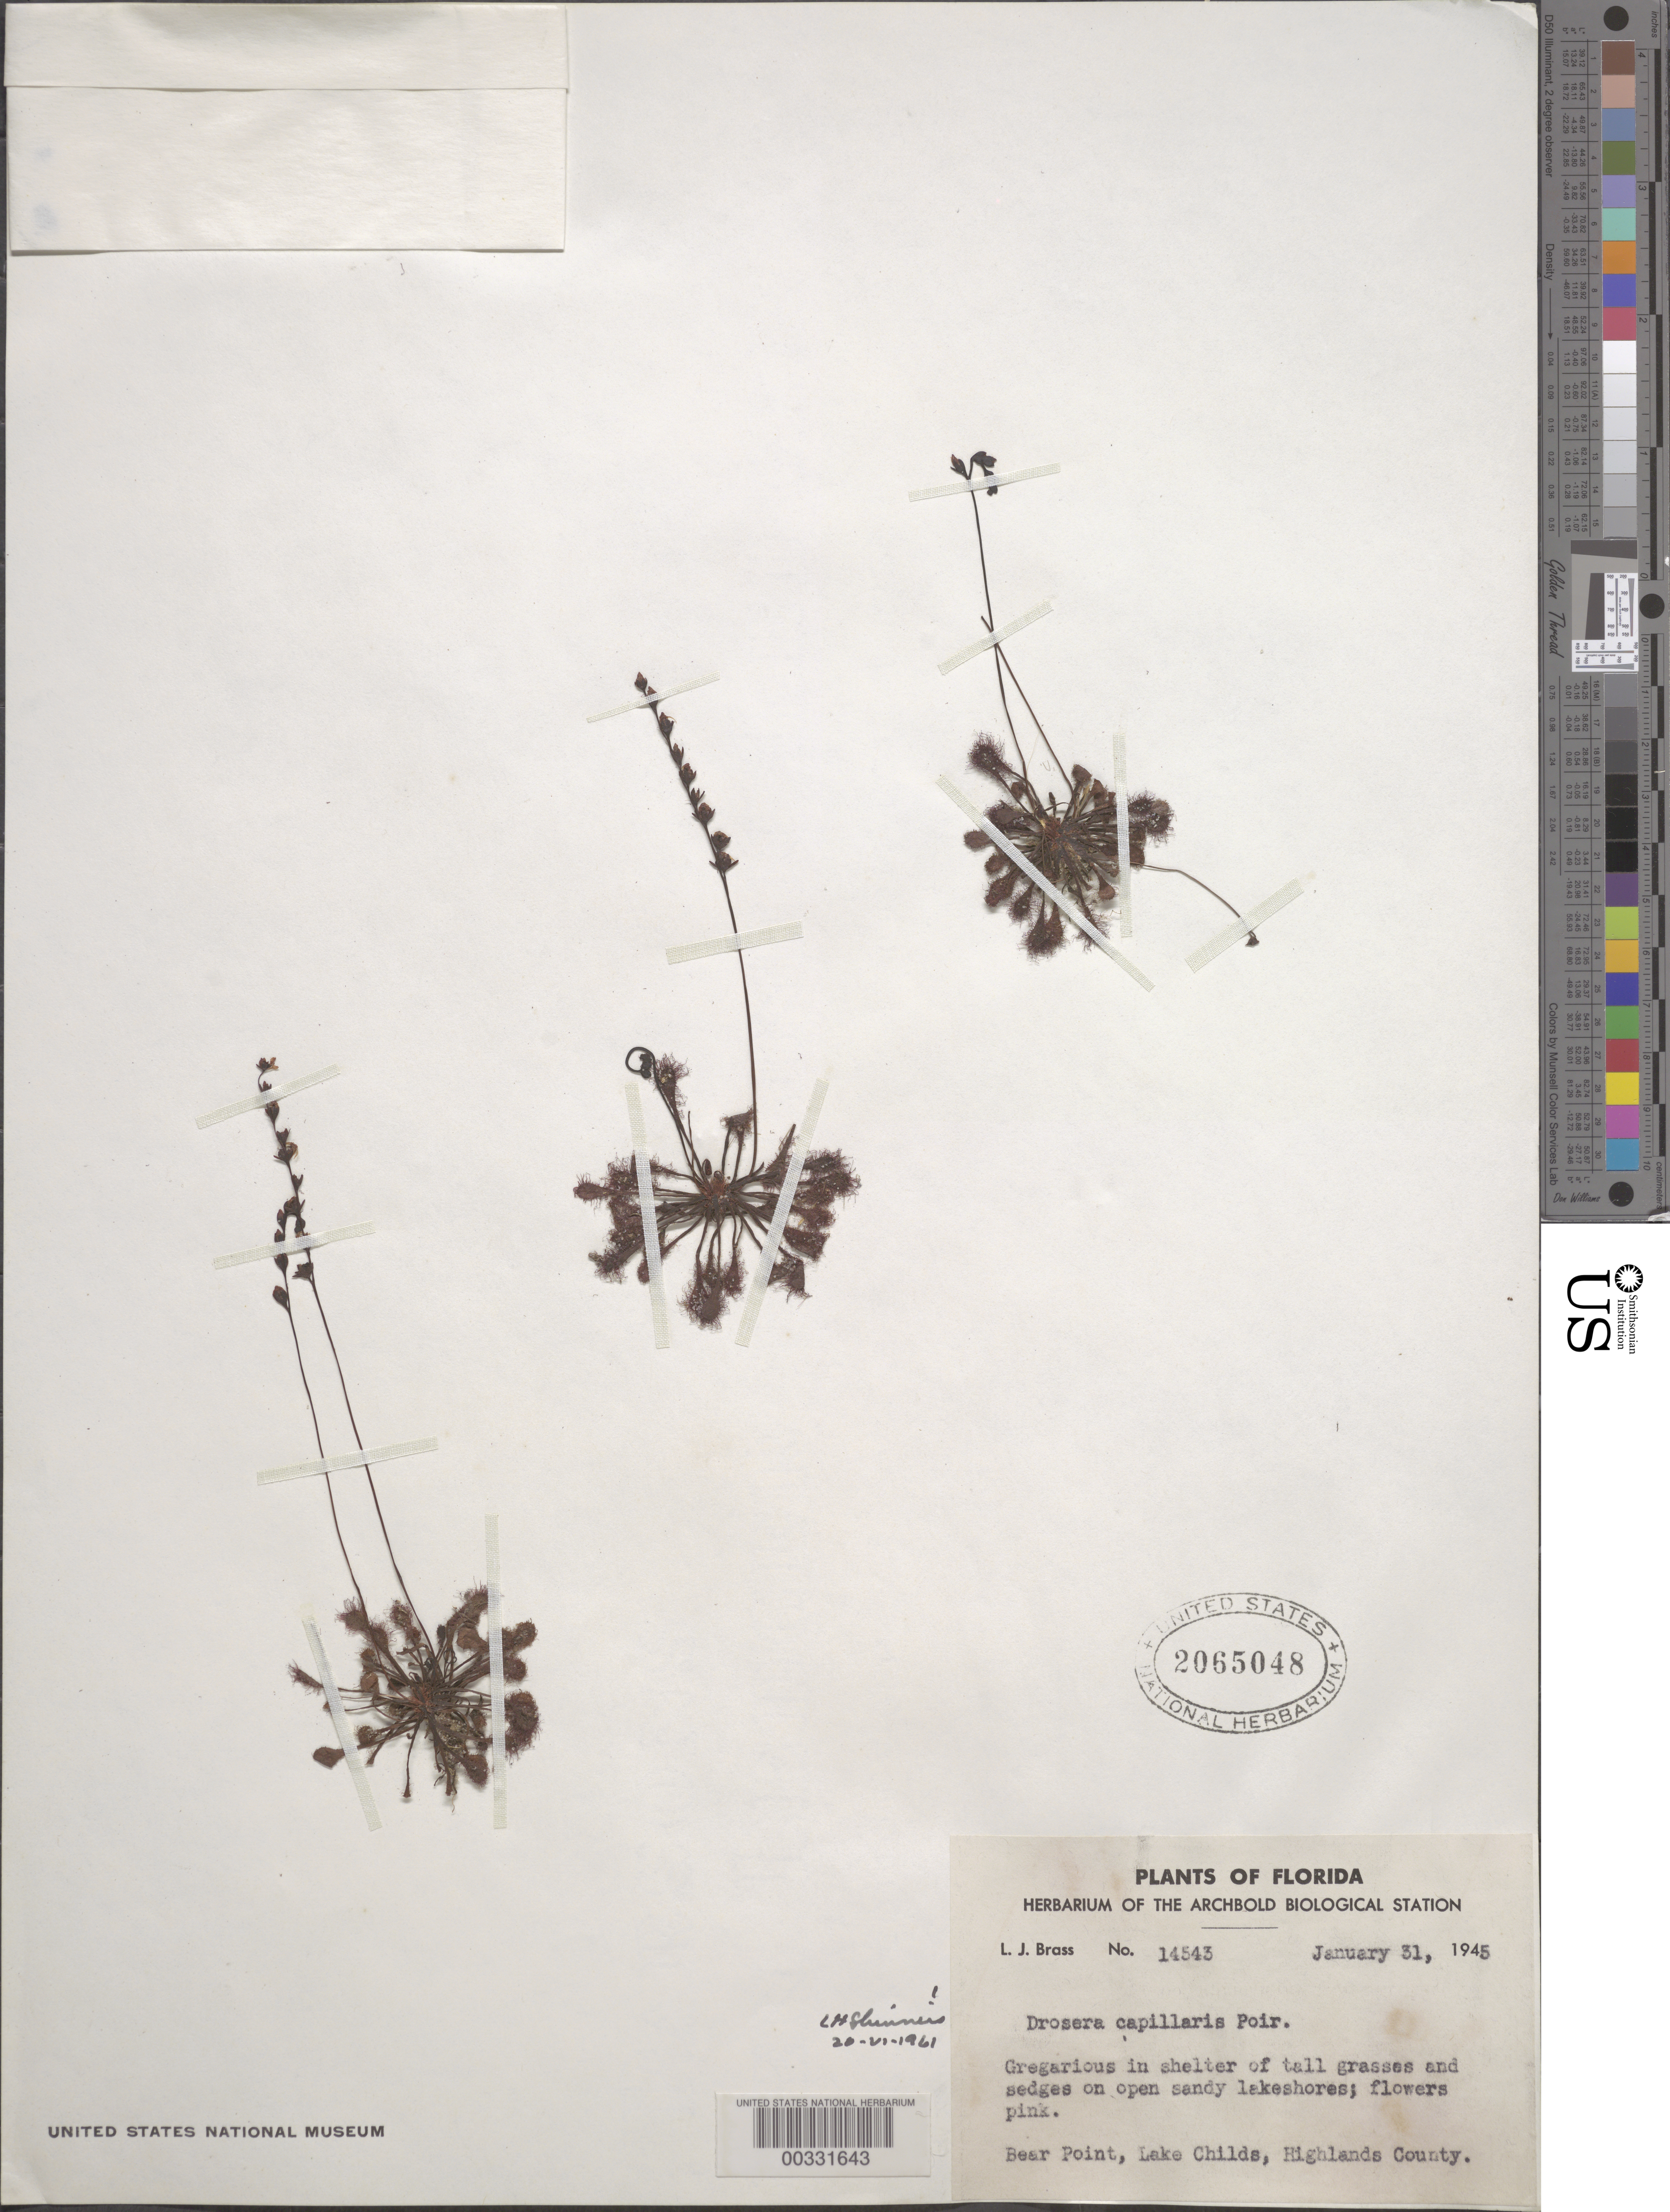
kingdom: Plantae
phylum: Tracheophyta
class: Magnoliopsida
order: Caryophyllales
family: Droseraceae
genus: Drosera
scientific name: Drosera capillaris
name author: Poir.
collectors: L. J. Brass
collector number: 14543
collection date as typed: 31 Jan 1945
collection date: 1945-01-31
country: United States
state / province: Florida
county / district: Highlands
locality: Lake childs, bear point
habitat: In shelter of tall grasses and sedges on open sandy lakeshores.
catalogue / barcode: US 2065048